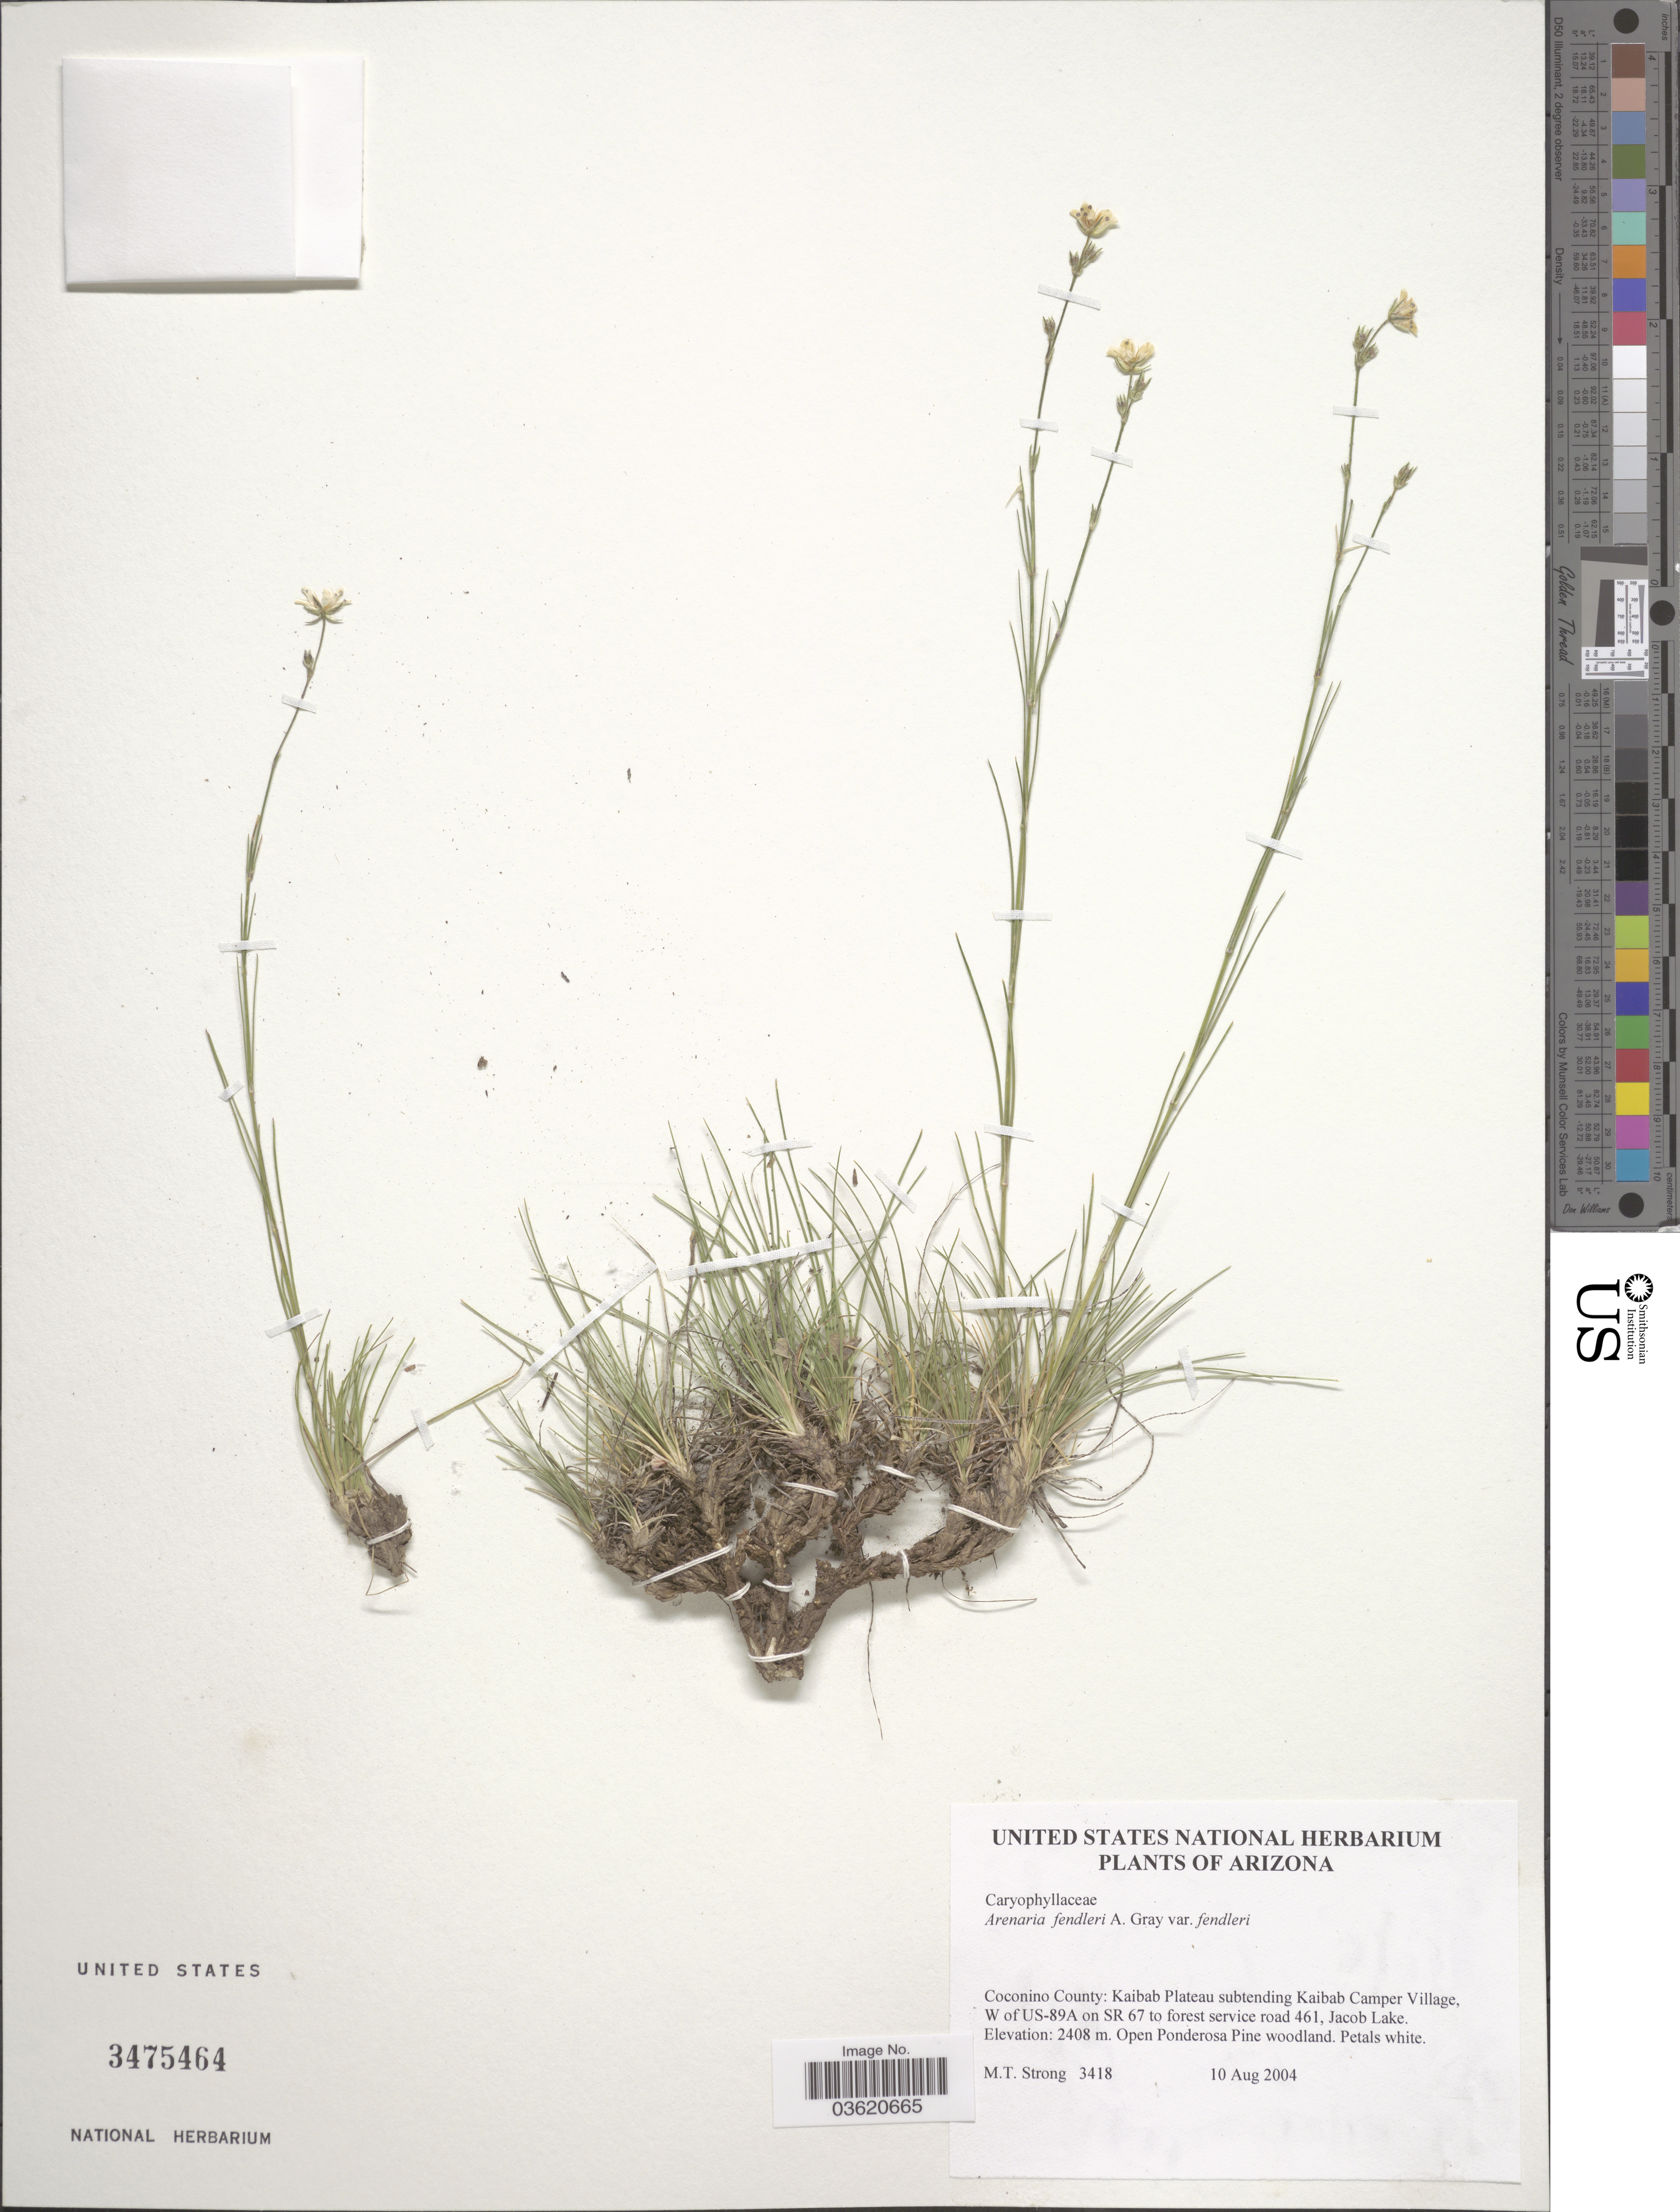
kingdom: Plantae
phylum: Tracheophyta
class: Magnoliopsida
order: Caryophyllales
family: Caryophyllaceae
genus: Eremogone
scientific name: Eremogone fendleri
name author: (A. Gray) Ikonn.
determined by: U.S. National Herbarium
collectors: M. T. Strong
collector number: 3418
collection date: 2004-08-10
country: United States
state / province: Arizona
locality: Coconino County: Kaibab subtending Kaibab Camper Village, W of US-89A on SR 67 to forest service road 461, Jacob Lake.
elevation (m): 2408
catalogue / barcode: US 3475464